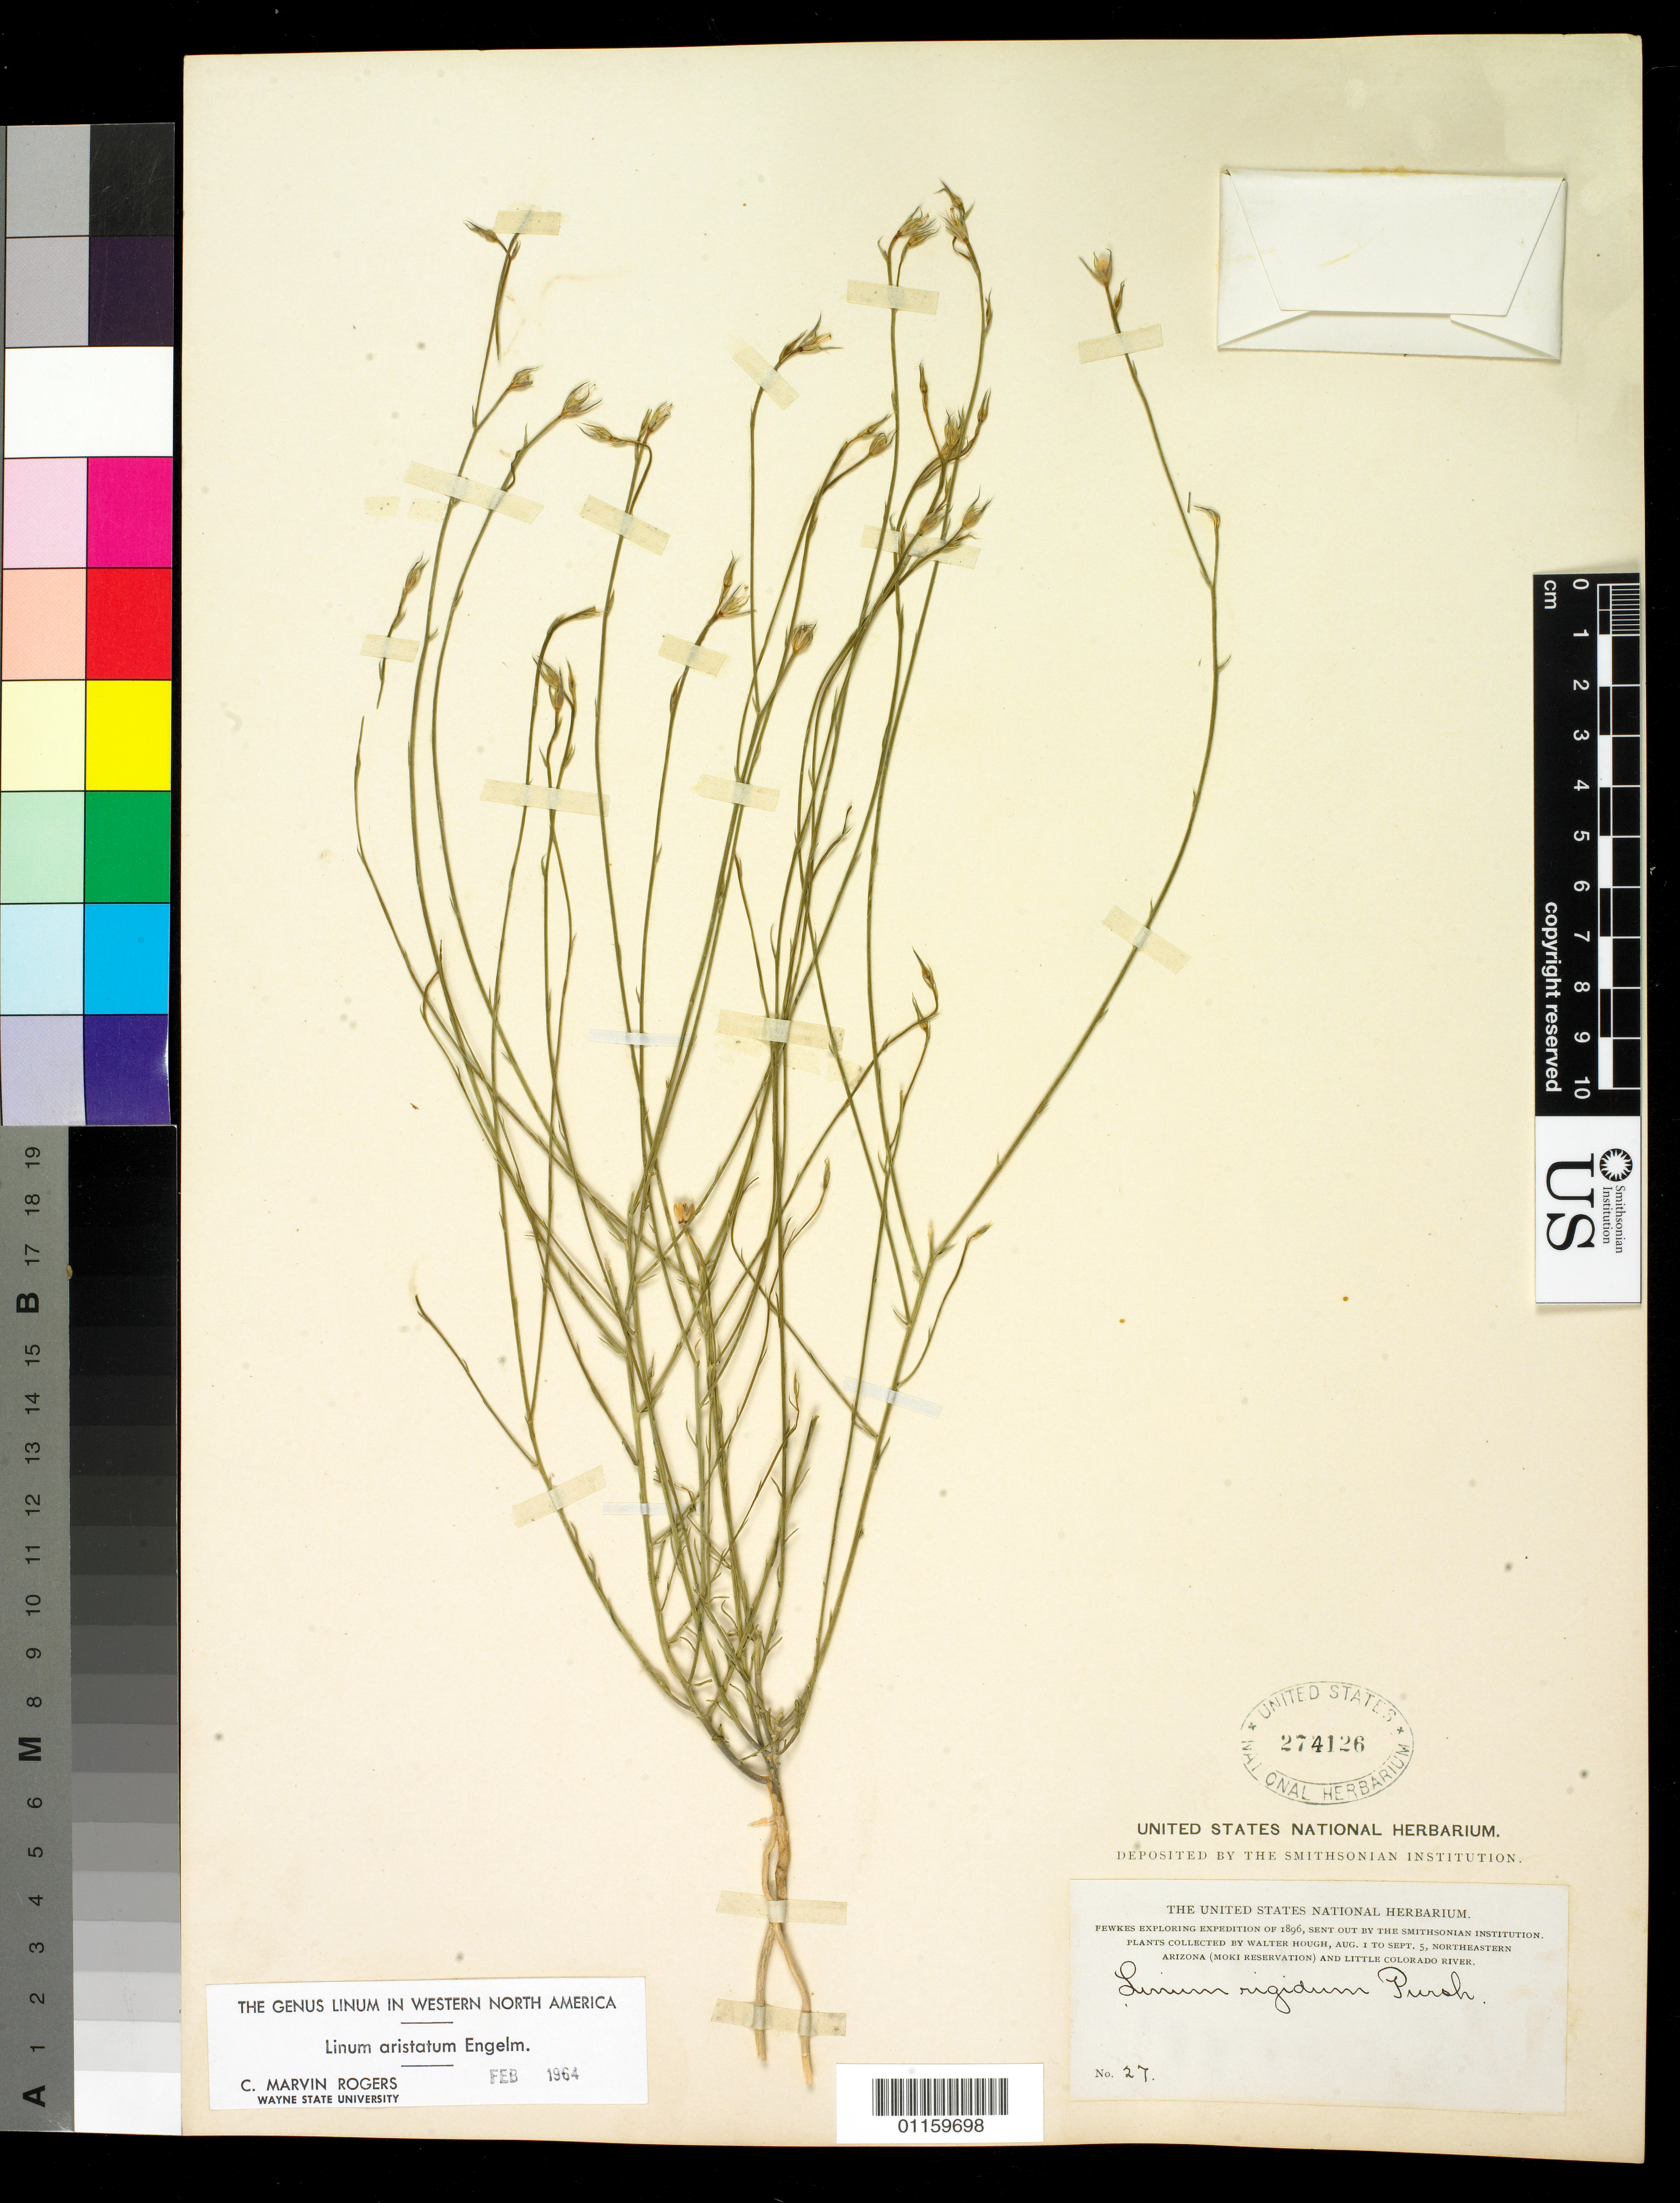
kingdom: Plantae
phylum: Tracheophyta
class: Magnoliopsida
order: Malpighiales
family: Linaceae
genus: Linum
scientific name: Linum aristatum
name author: Engelm.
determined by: Rogers, C. M.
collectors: W. Hough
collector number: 27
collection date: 1897-08-01/1897-09-05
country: United States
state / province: Arizona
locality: Northeastern Arizona (Moki Reservation) and Little Colorado River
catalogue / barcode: US 274126